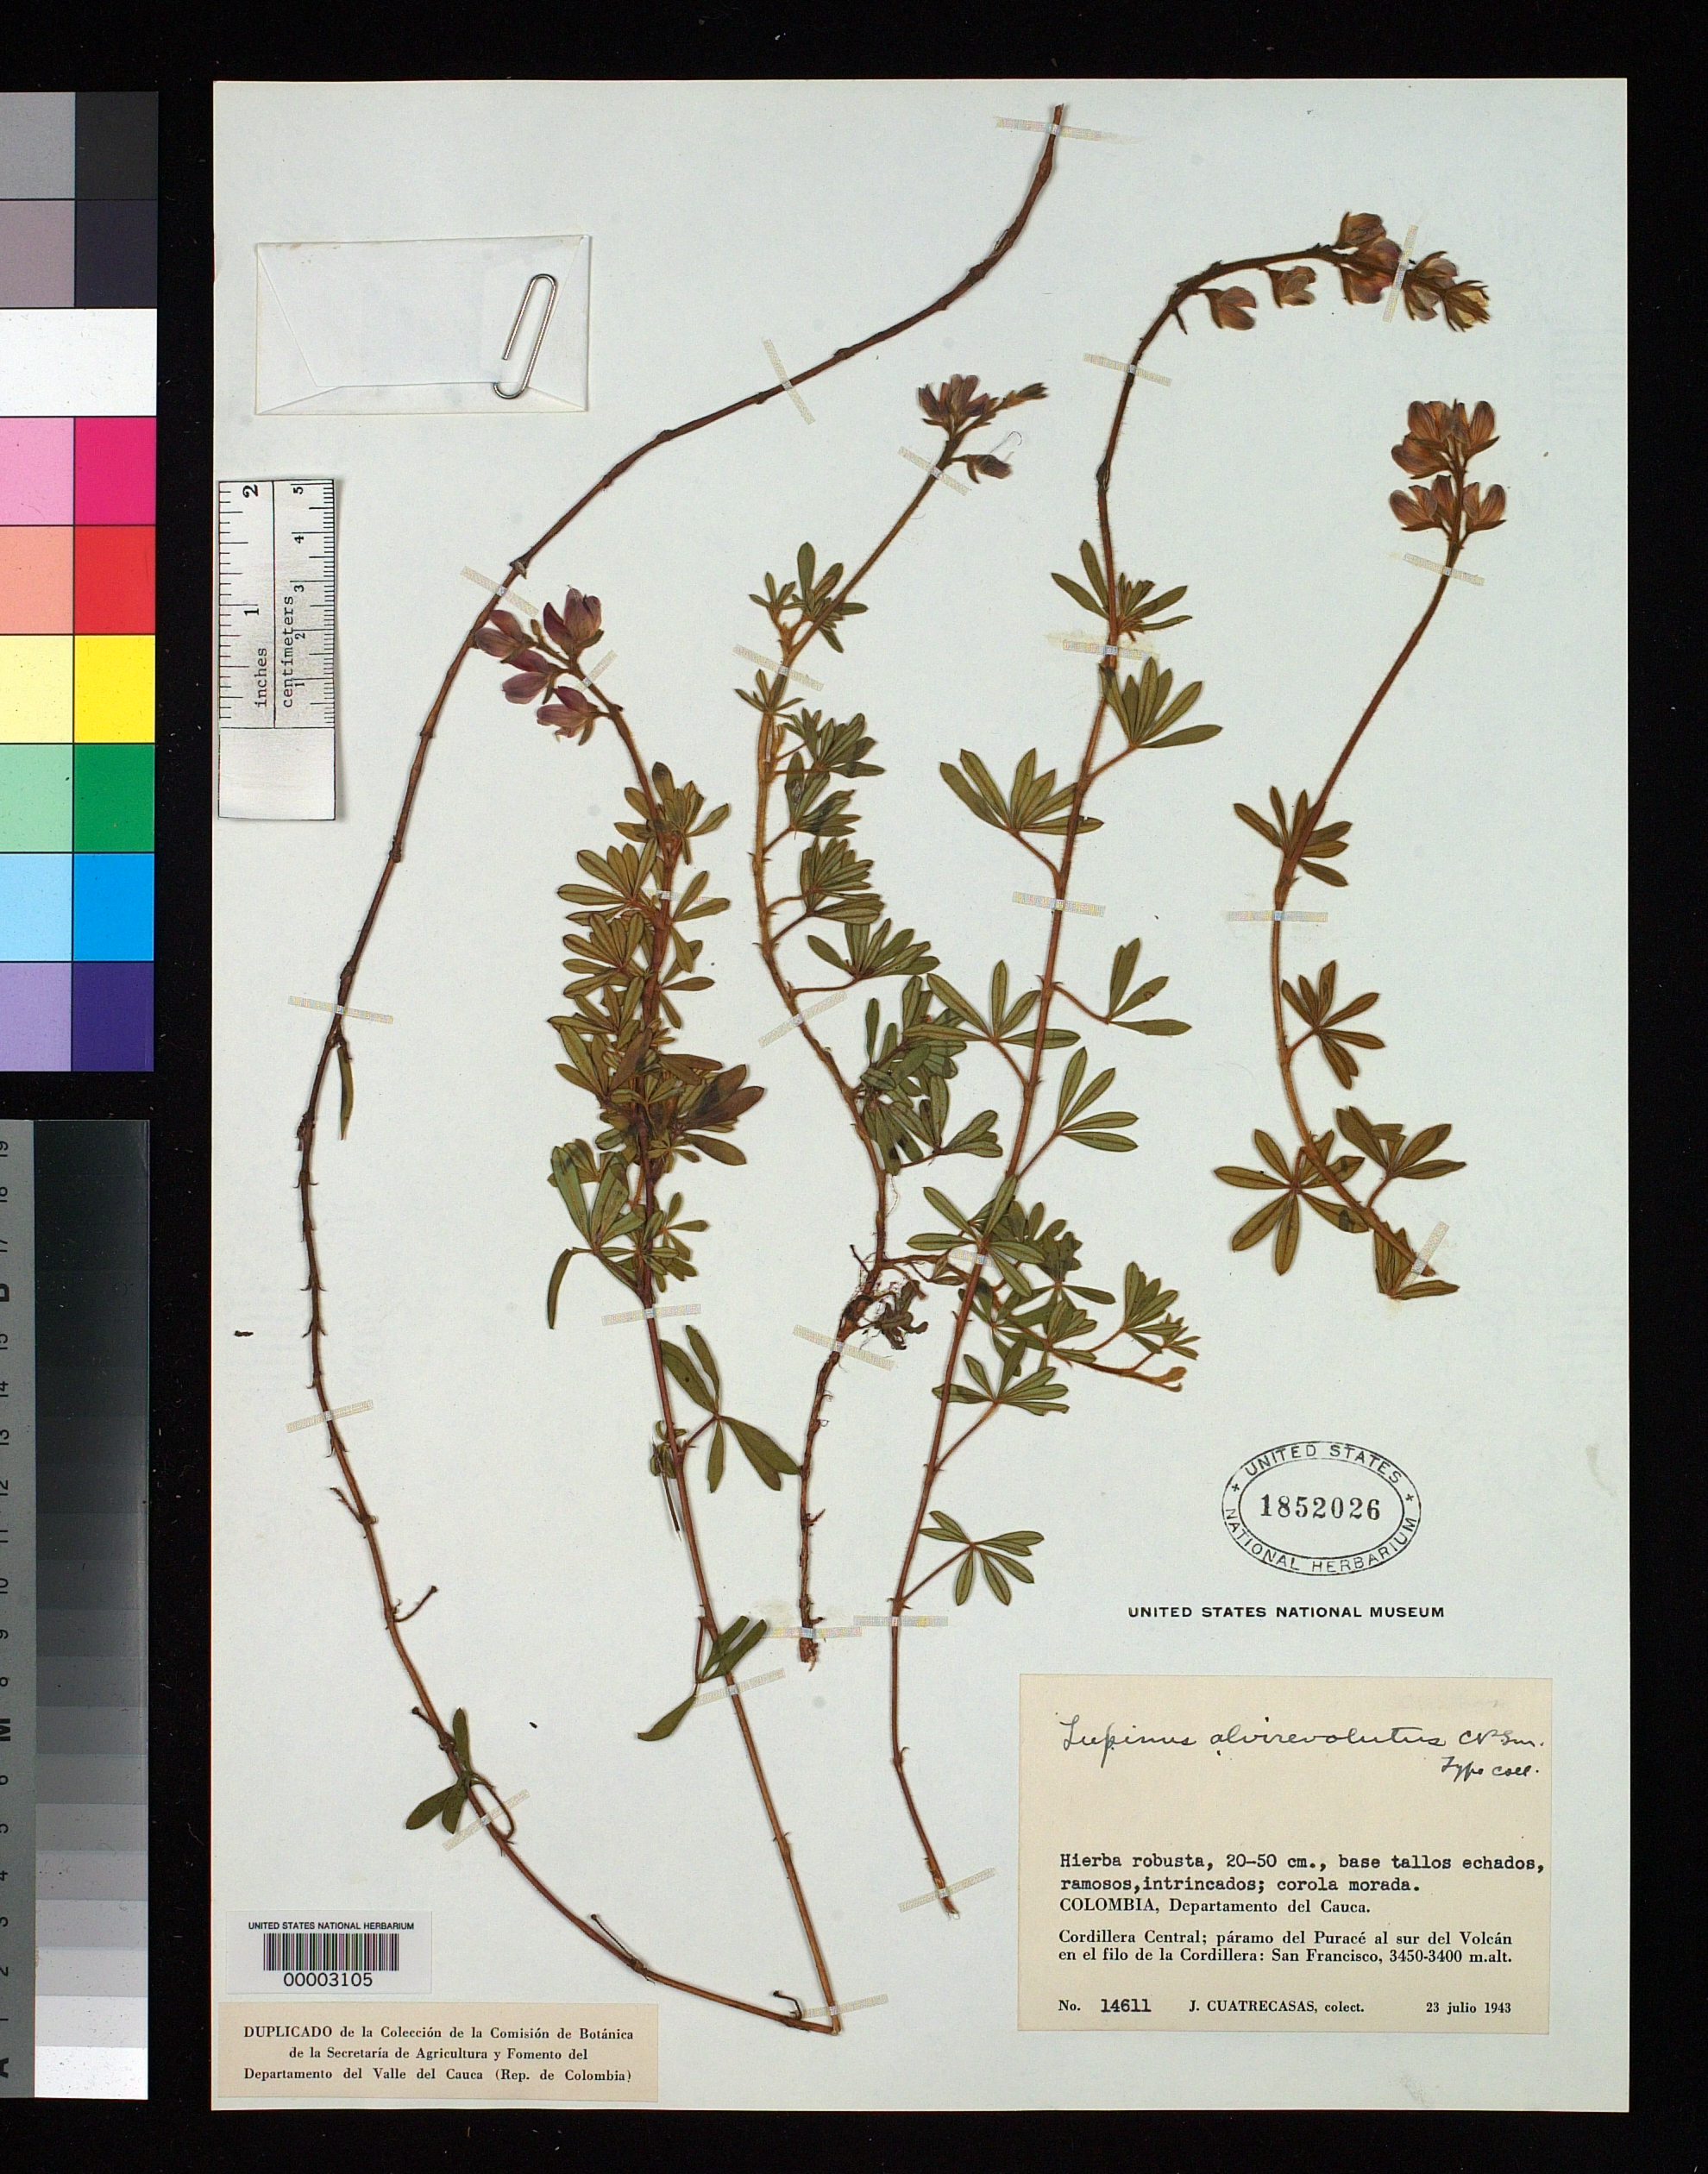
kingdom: Plantae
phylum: Tracheophyta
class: Magnoliopsida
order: Fabales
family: Fabaceae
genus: Lupinus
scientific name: Lupinus alirevolutus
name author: C.P. Sm.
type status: Isotype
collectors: J. Cuatrecasas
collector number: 14611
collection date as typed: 23 Jul 1943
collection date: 1943-07-23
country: Colombia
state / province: Cauca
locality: San Francisco, Paramo del Purace al Sur del Volcan en El Filo de La Cordillera Central.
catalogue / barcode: US 1852026